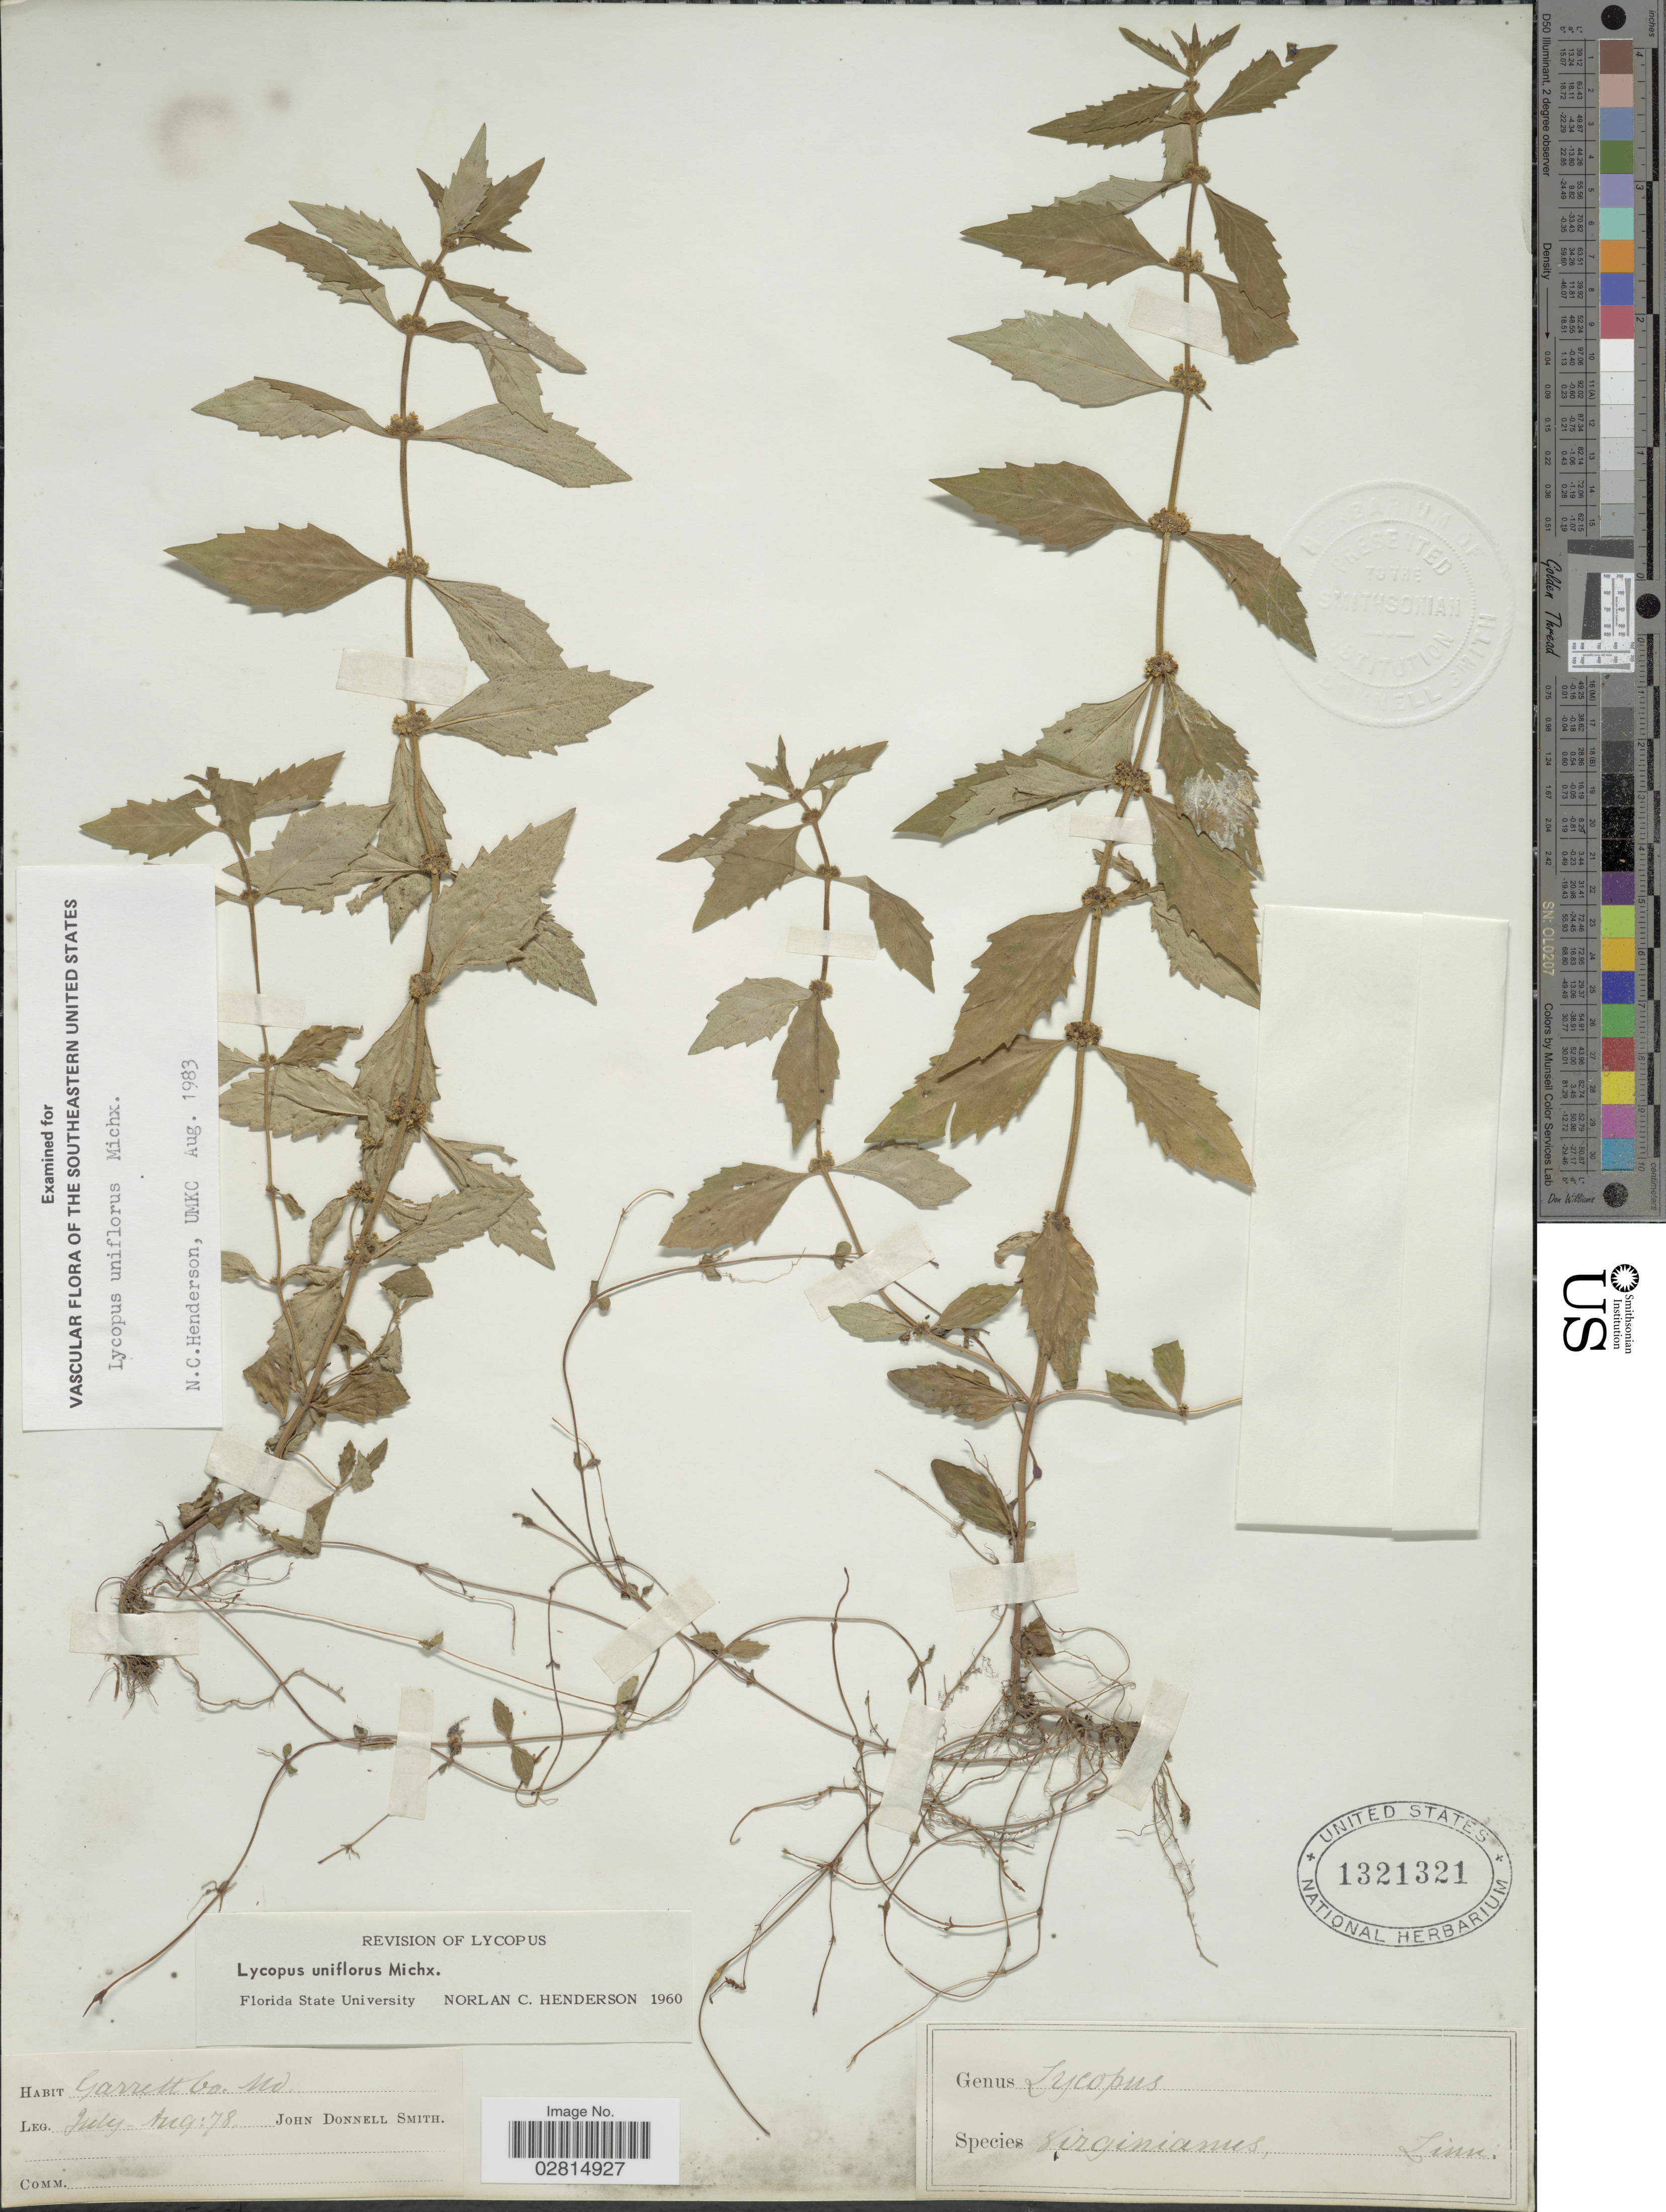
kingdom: Plantae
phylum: Tracheophyta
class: Magnoliopsida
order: Lamiales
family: Lamiaceae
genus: Lycopus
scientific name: Lycopus uniflorus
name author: Michx.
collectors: J. Donnell Smith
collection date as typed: Transcribed d/m/y: /7/78 to /8/78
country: United States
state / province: Maryland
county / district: Garrett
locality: Garrett Co, Md.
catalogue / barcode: US 1321321